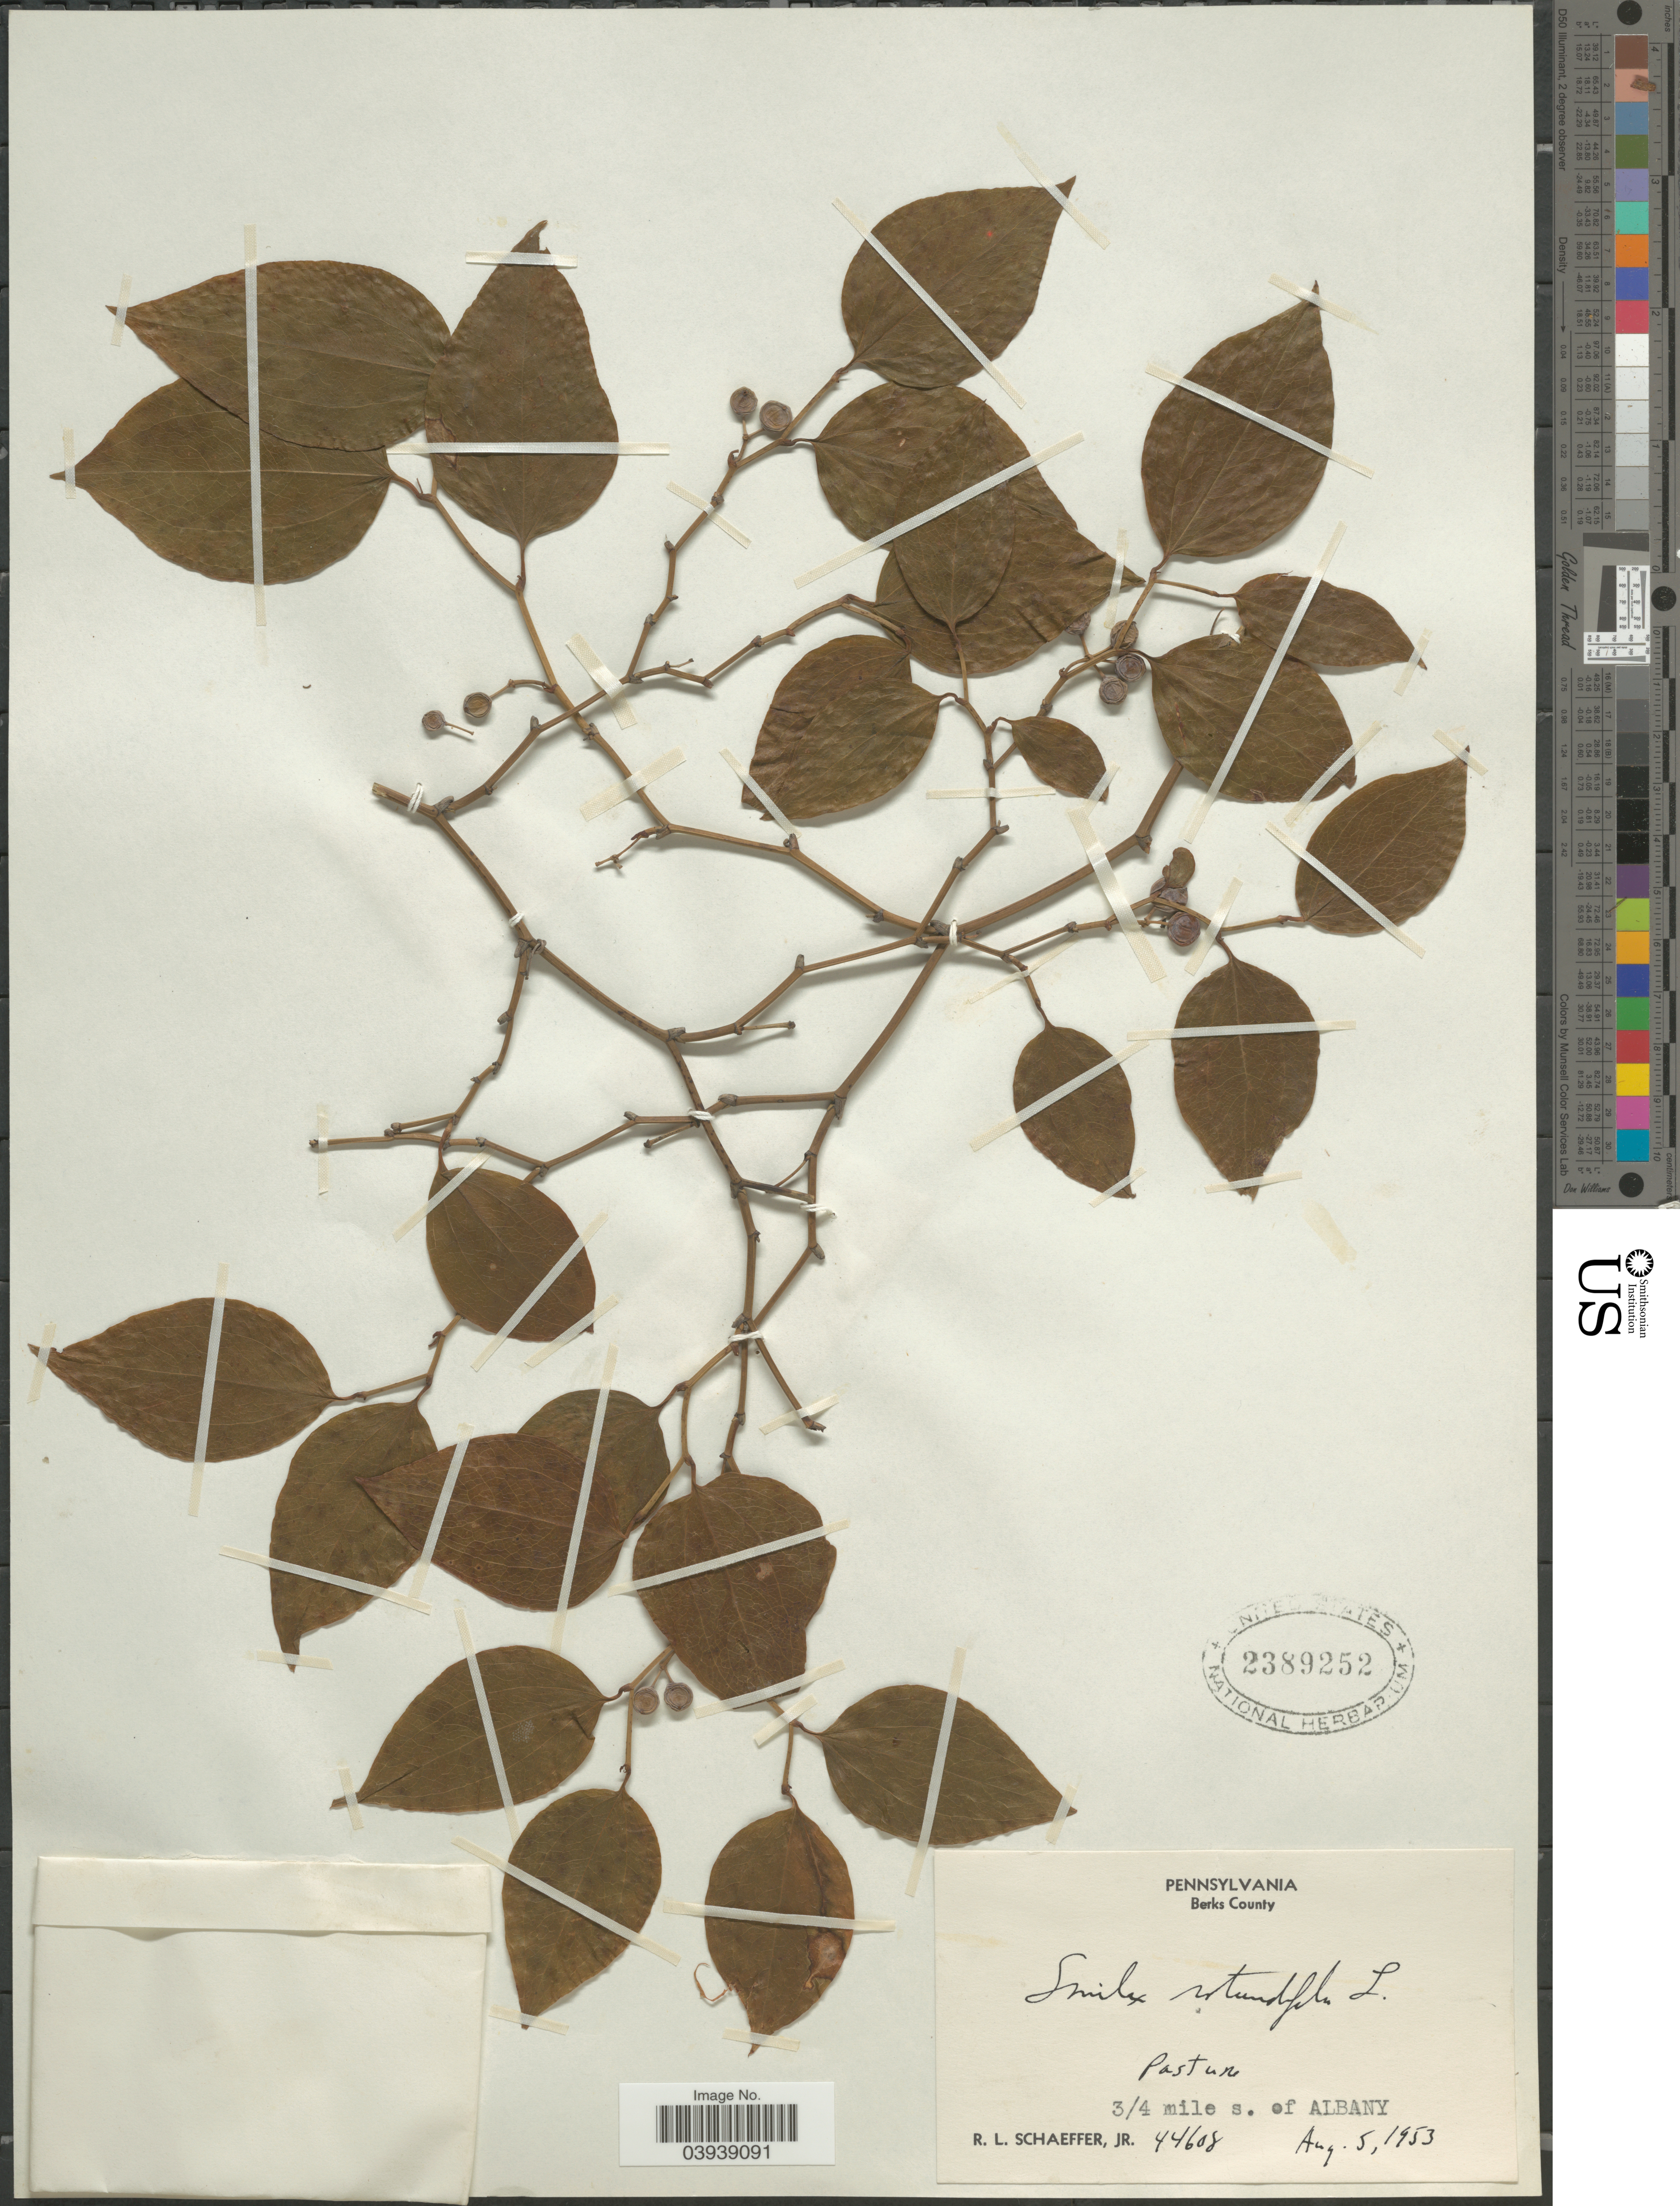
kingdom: Plantae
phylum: Tracheophyta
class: Liliopsida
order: Liliales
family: Smilacaceae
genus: Smilax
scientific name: Smilax rotundifolia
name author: L.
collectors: R. L. Schaeffer Jr.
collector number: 44608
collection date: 1953-08-05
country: United States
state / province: Pennsylvania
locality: Berks County. Pasture 3/4 mile s. of Albany.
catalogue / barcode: US 2389252